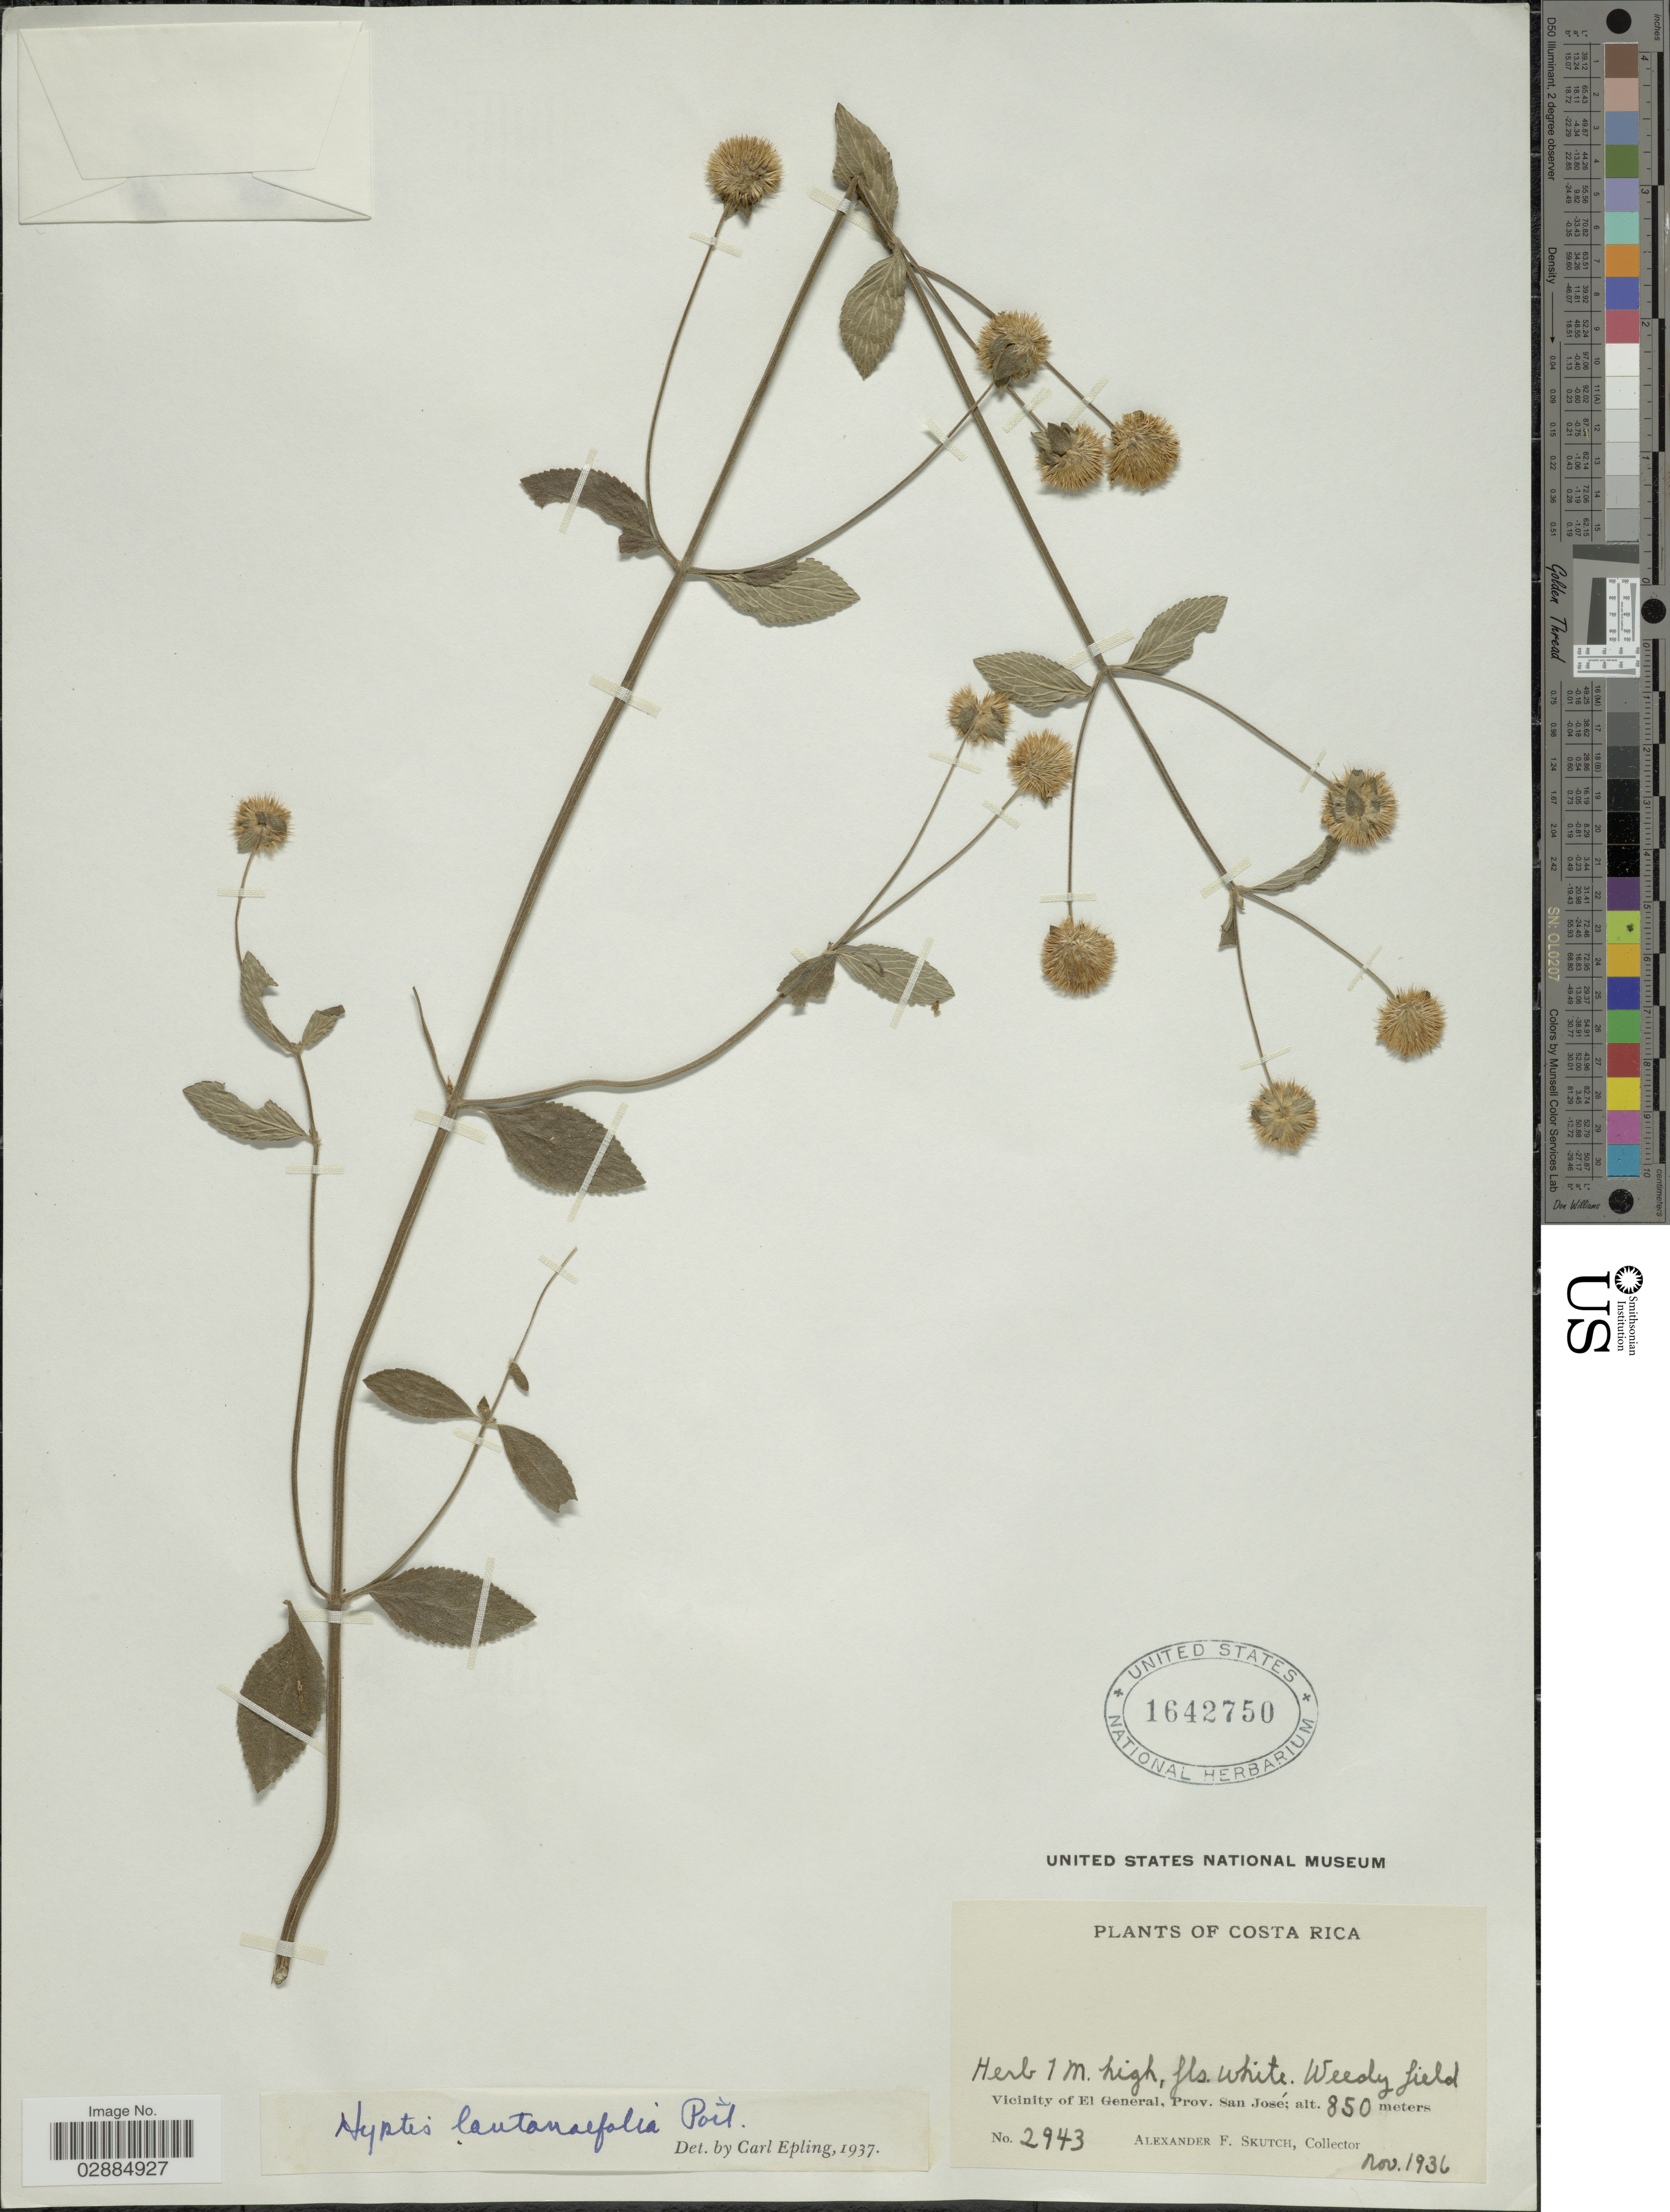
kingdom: Plantae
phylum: Tracheophyta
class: Magnoliopsida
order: Lamiales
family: Lamiaceae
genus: Hyptis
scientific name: Hyptis lantanifolia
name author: Poit.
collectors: A. F. Skutch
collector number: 2943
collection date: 1936-11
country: Costa Rica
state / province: San José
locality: Vicinity of El General, Prov. San José.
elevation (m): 850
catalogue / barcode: US 1642750